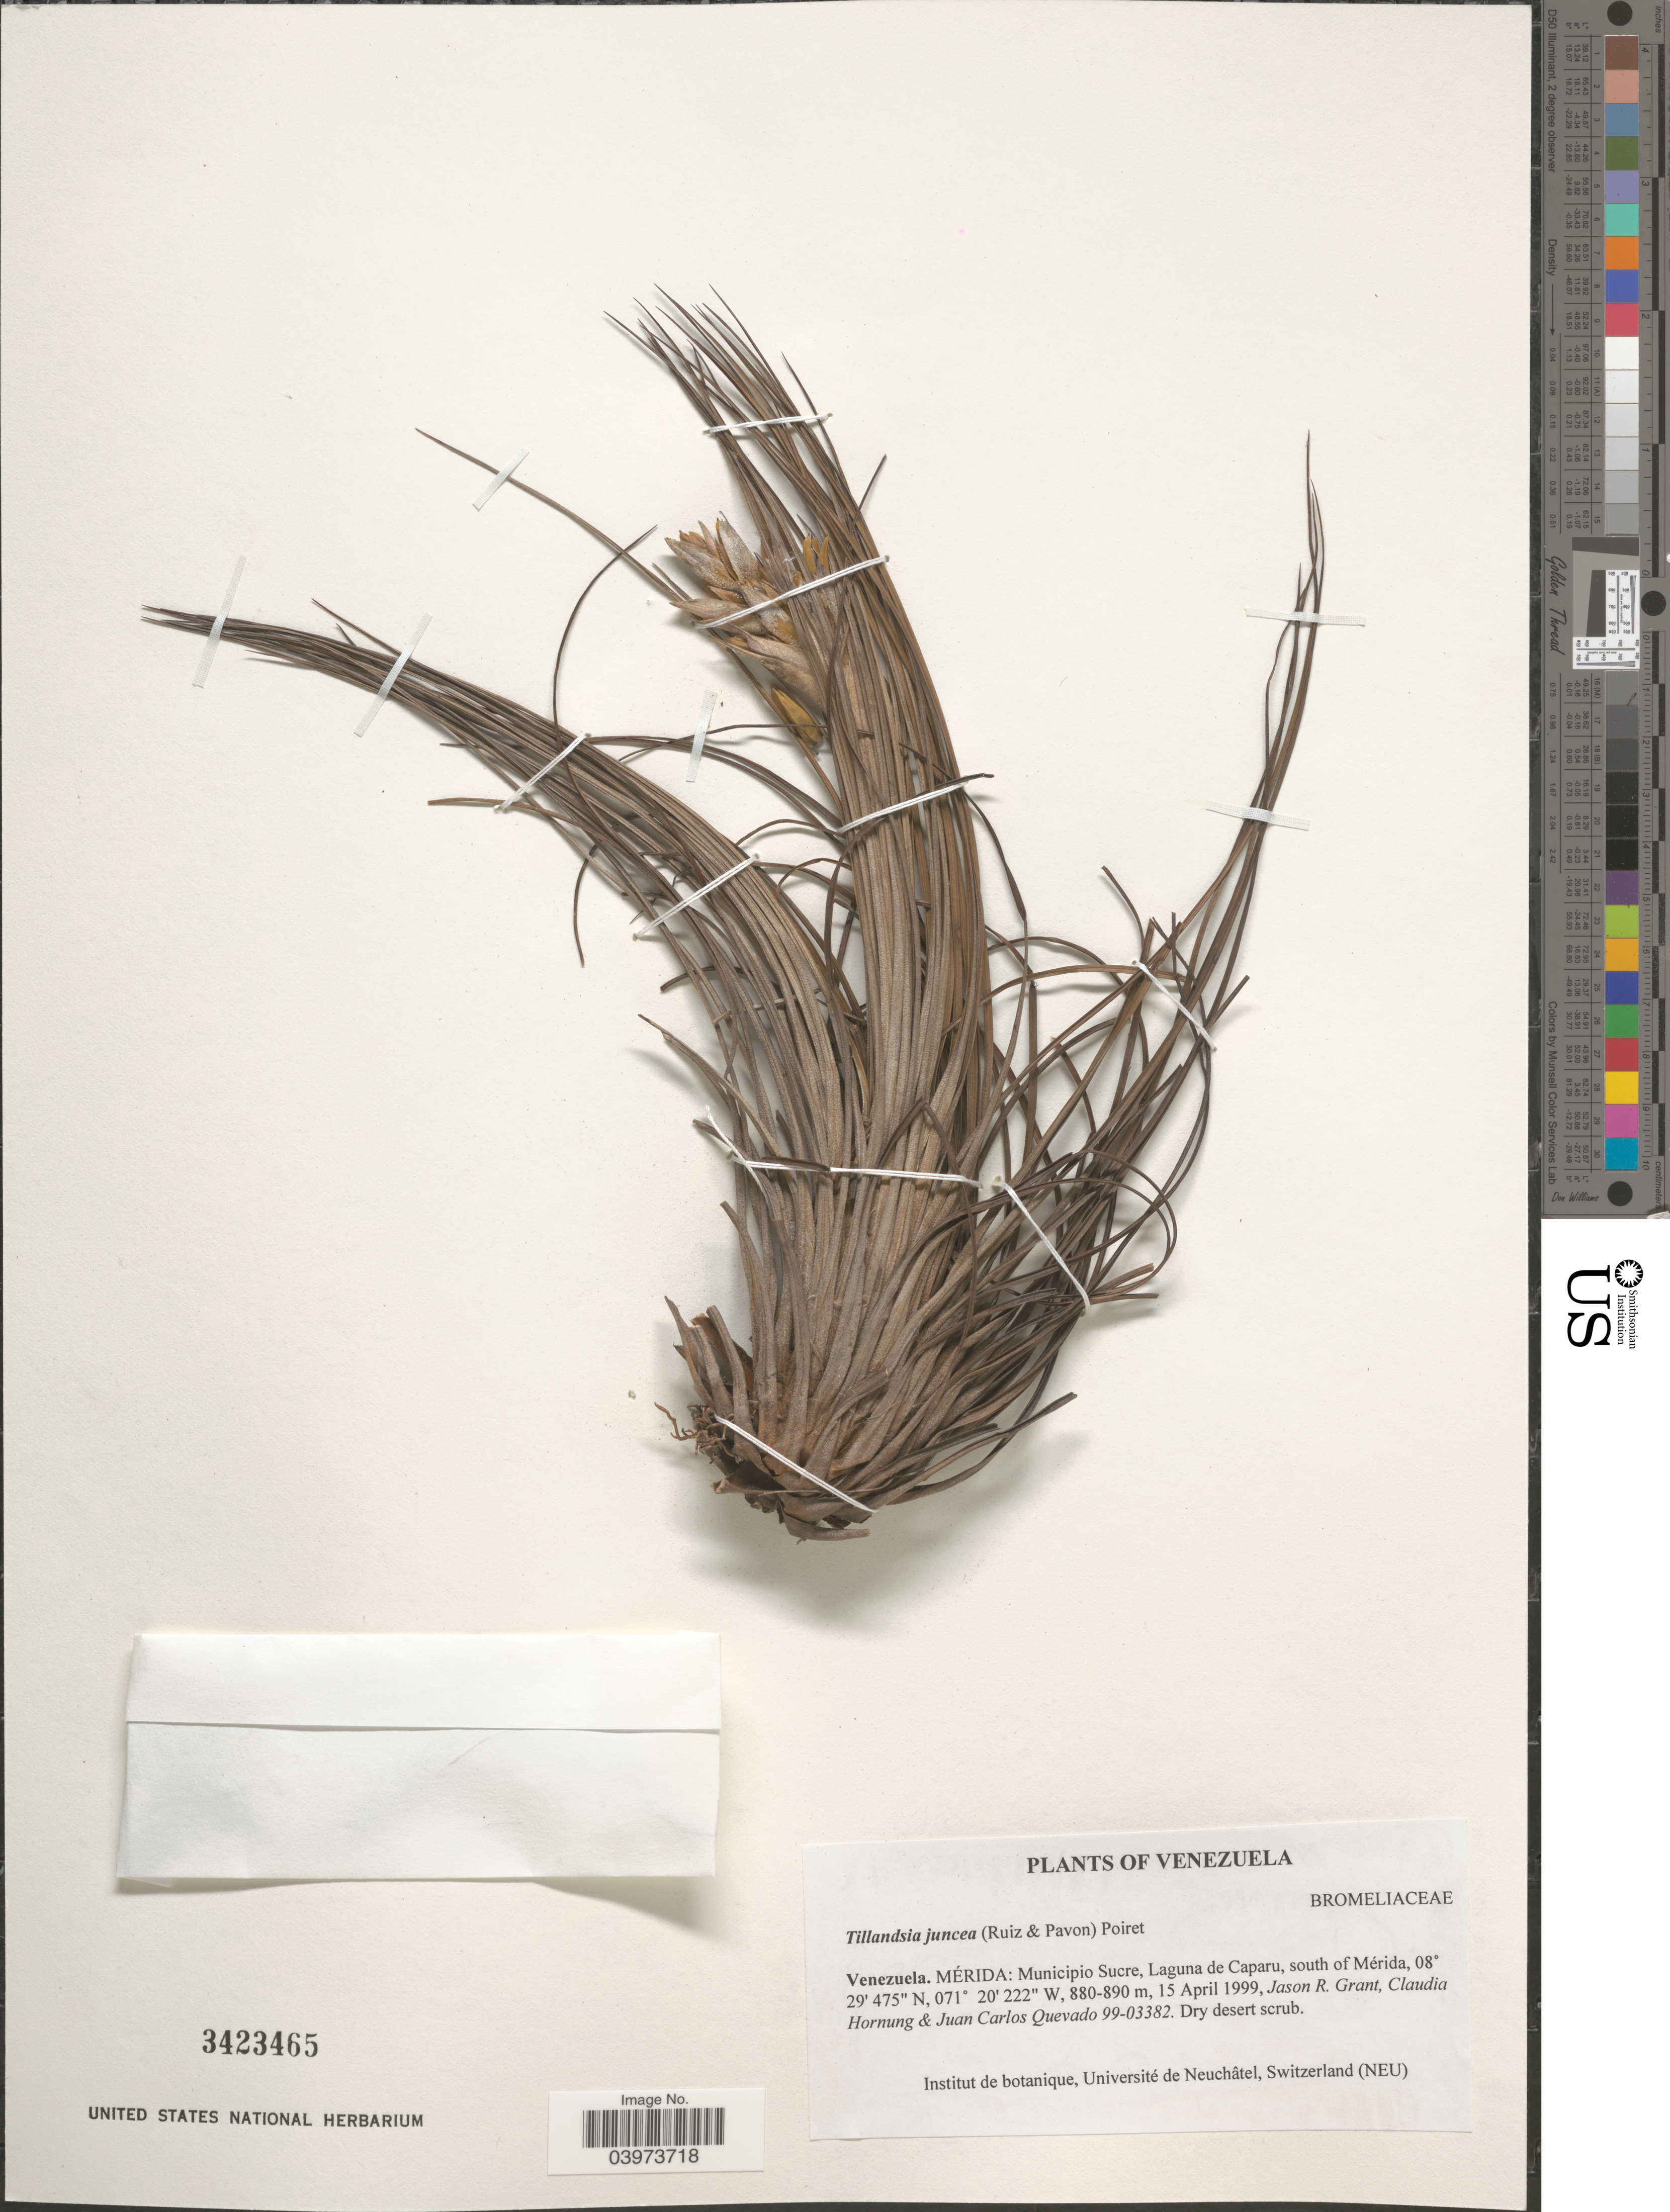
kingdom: Plantae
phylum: Tracheophyta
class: Liliopsida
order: Poales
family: Bromeliaceae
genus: Tillandsia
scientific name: Tillandsia juncea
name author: (Ruiz & Pav.) Poir.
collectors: J. R. Grant, C. Hornung & J. Quevado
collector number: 99-03382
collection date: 1999-04-15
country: Venezuela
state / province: Merida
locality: Municipio Sucre, Laguna de Caparu, south of Mérida.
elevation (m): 880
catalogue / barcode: US 3423465